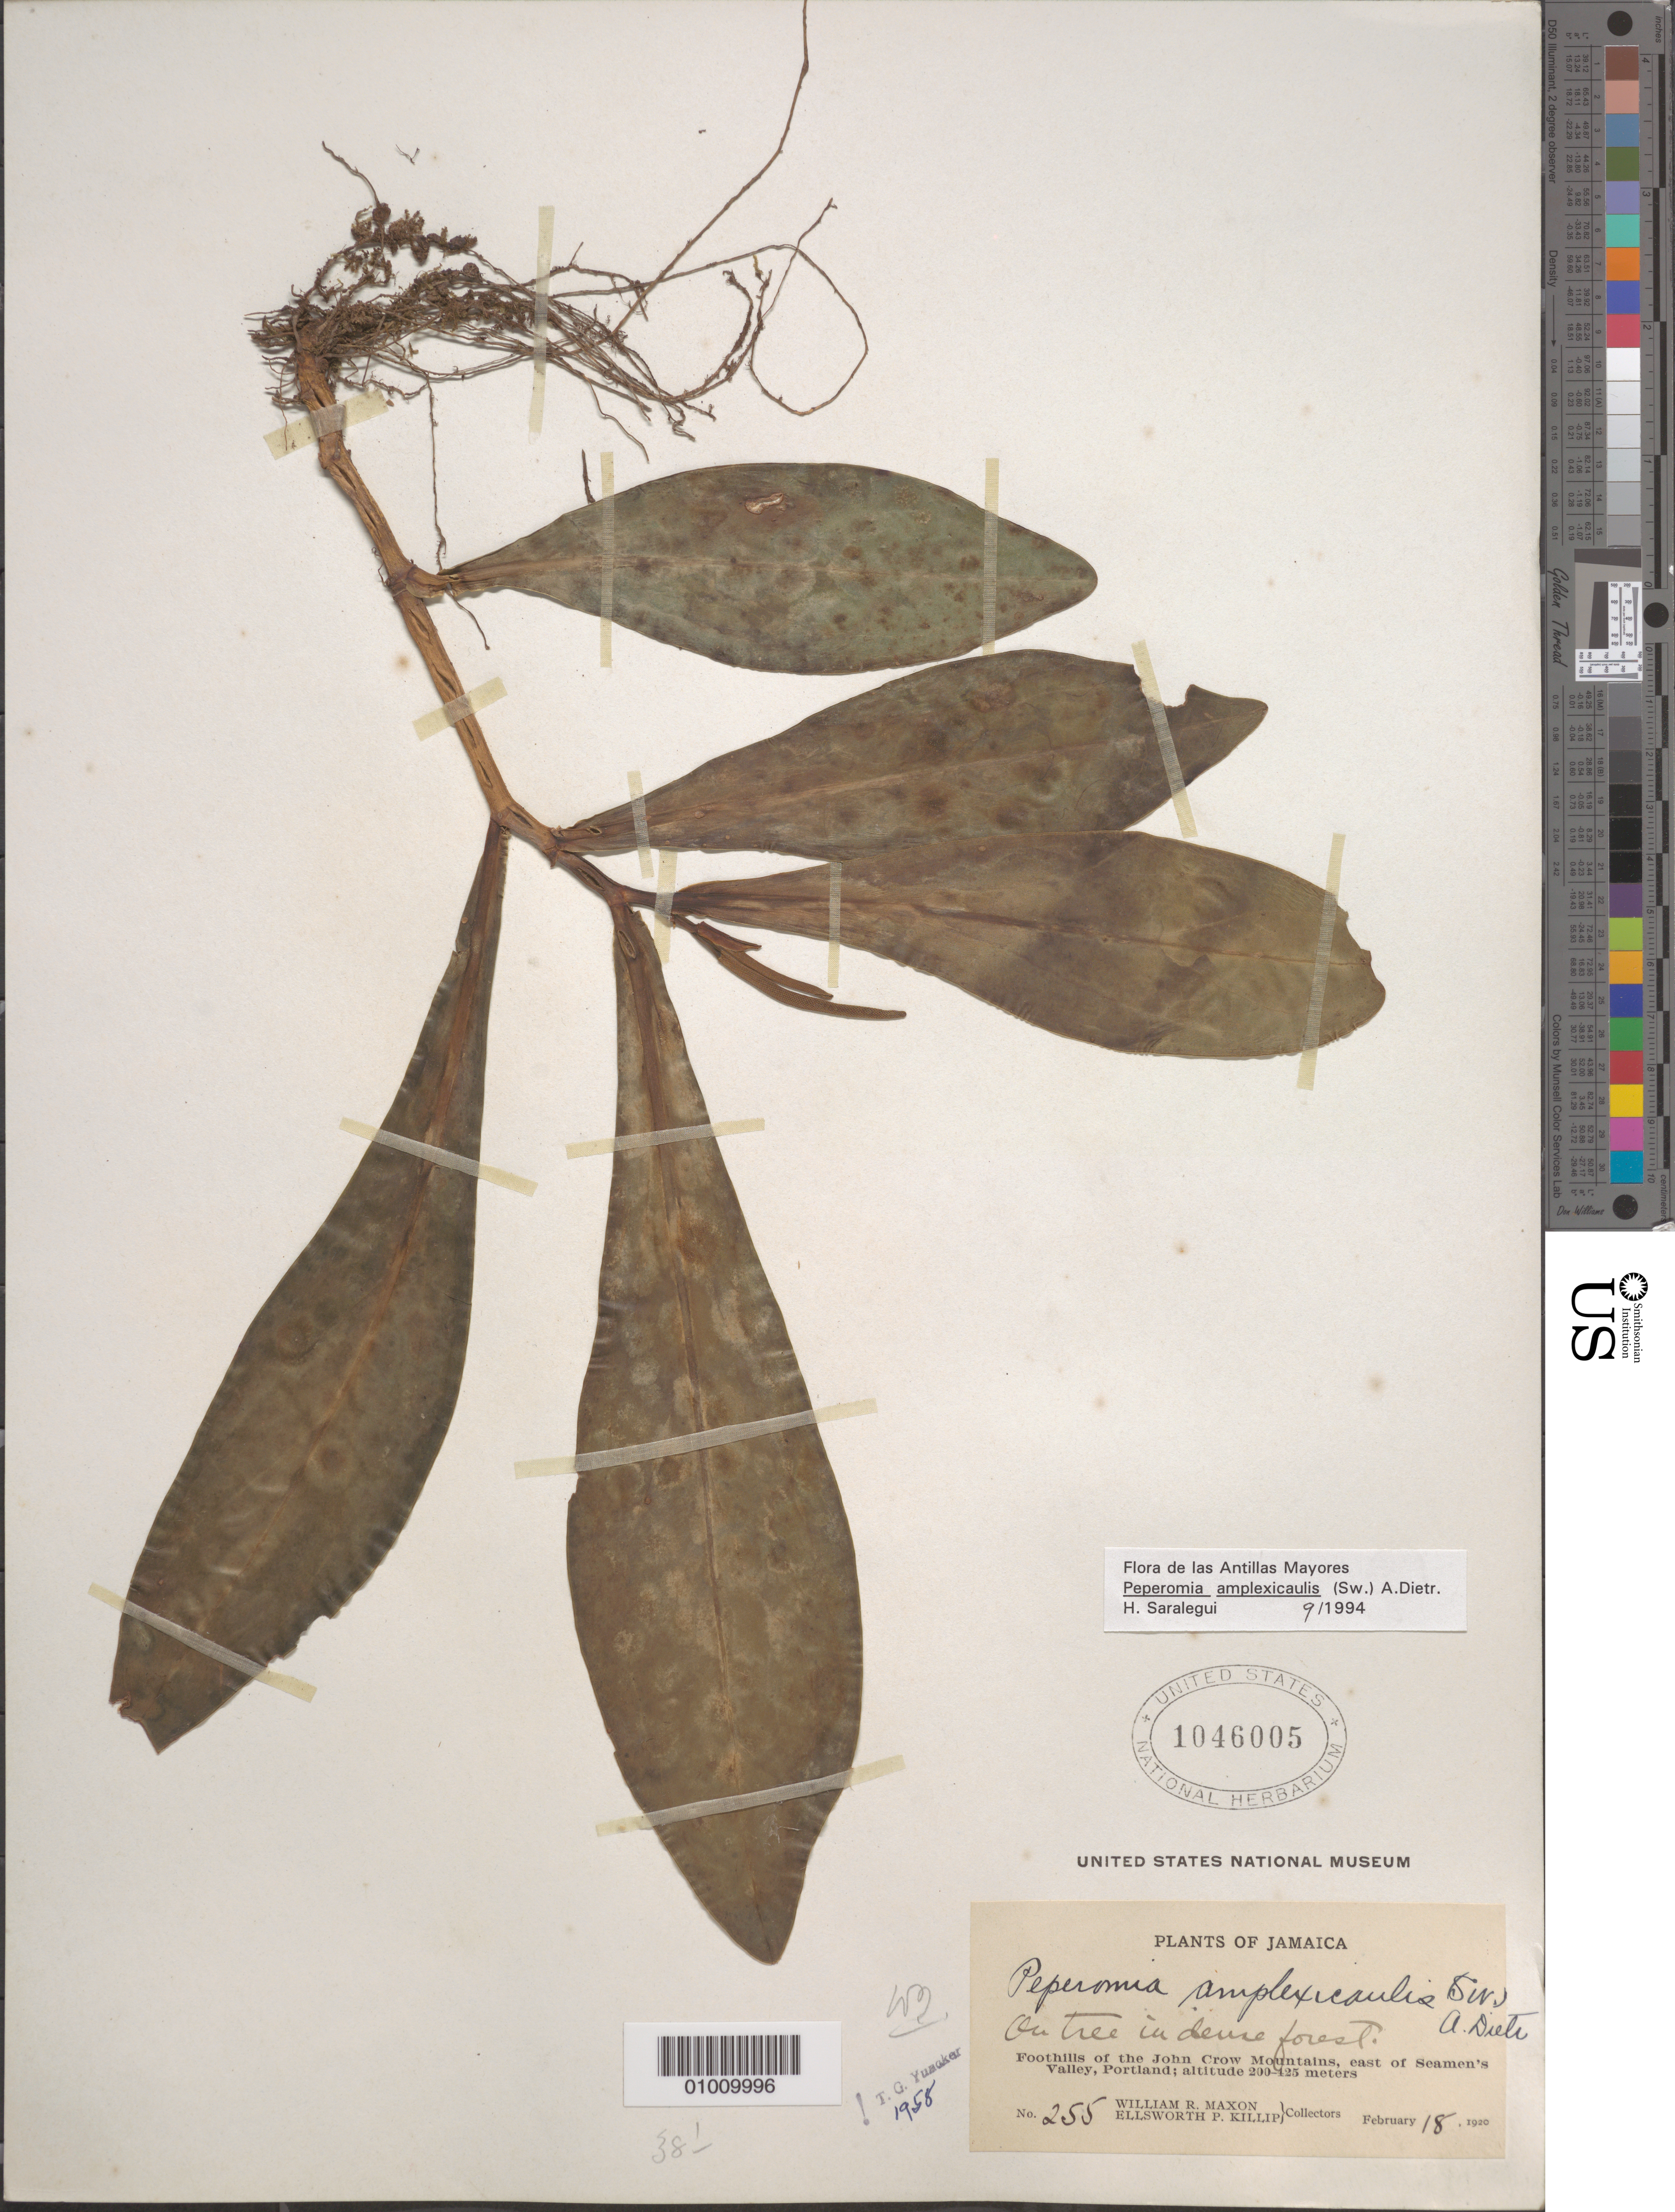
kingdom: Plantae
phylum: Tracheophyta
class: Magnoliopsida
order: Piperales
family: Piperaceae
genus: Peperomia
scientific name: Peperomia amplexicaulis f. grandifolia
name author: Miq.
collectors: W. R. Maxon & E. P. Killip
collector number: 255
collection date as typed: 18 Feb 1920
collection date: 1920-02-18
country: Jamaica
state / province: Portland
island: Jamaica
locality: On tree in dense forest. Foothills of the John Crow Mountains, E of Seaman's Valley, Portland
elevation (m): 200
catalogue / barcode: US 1046005